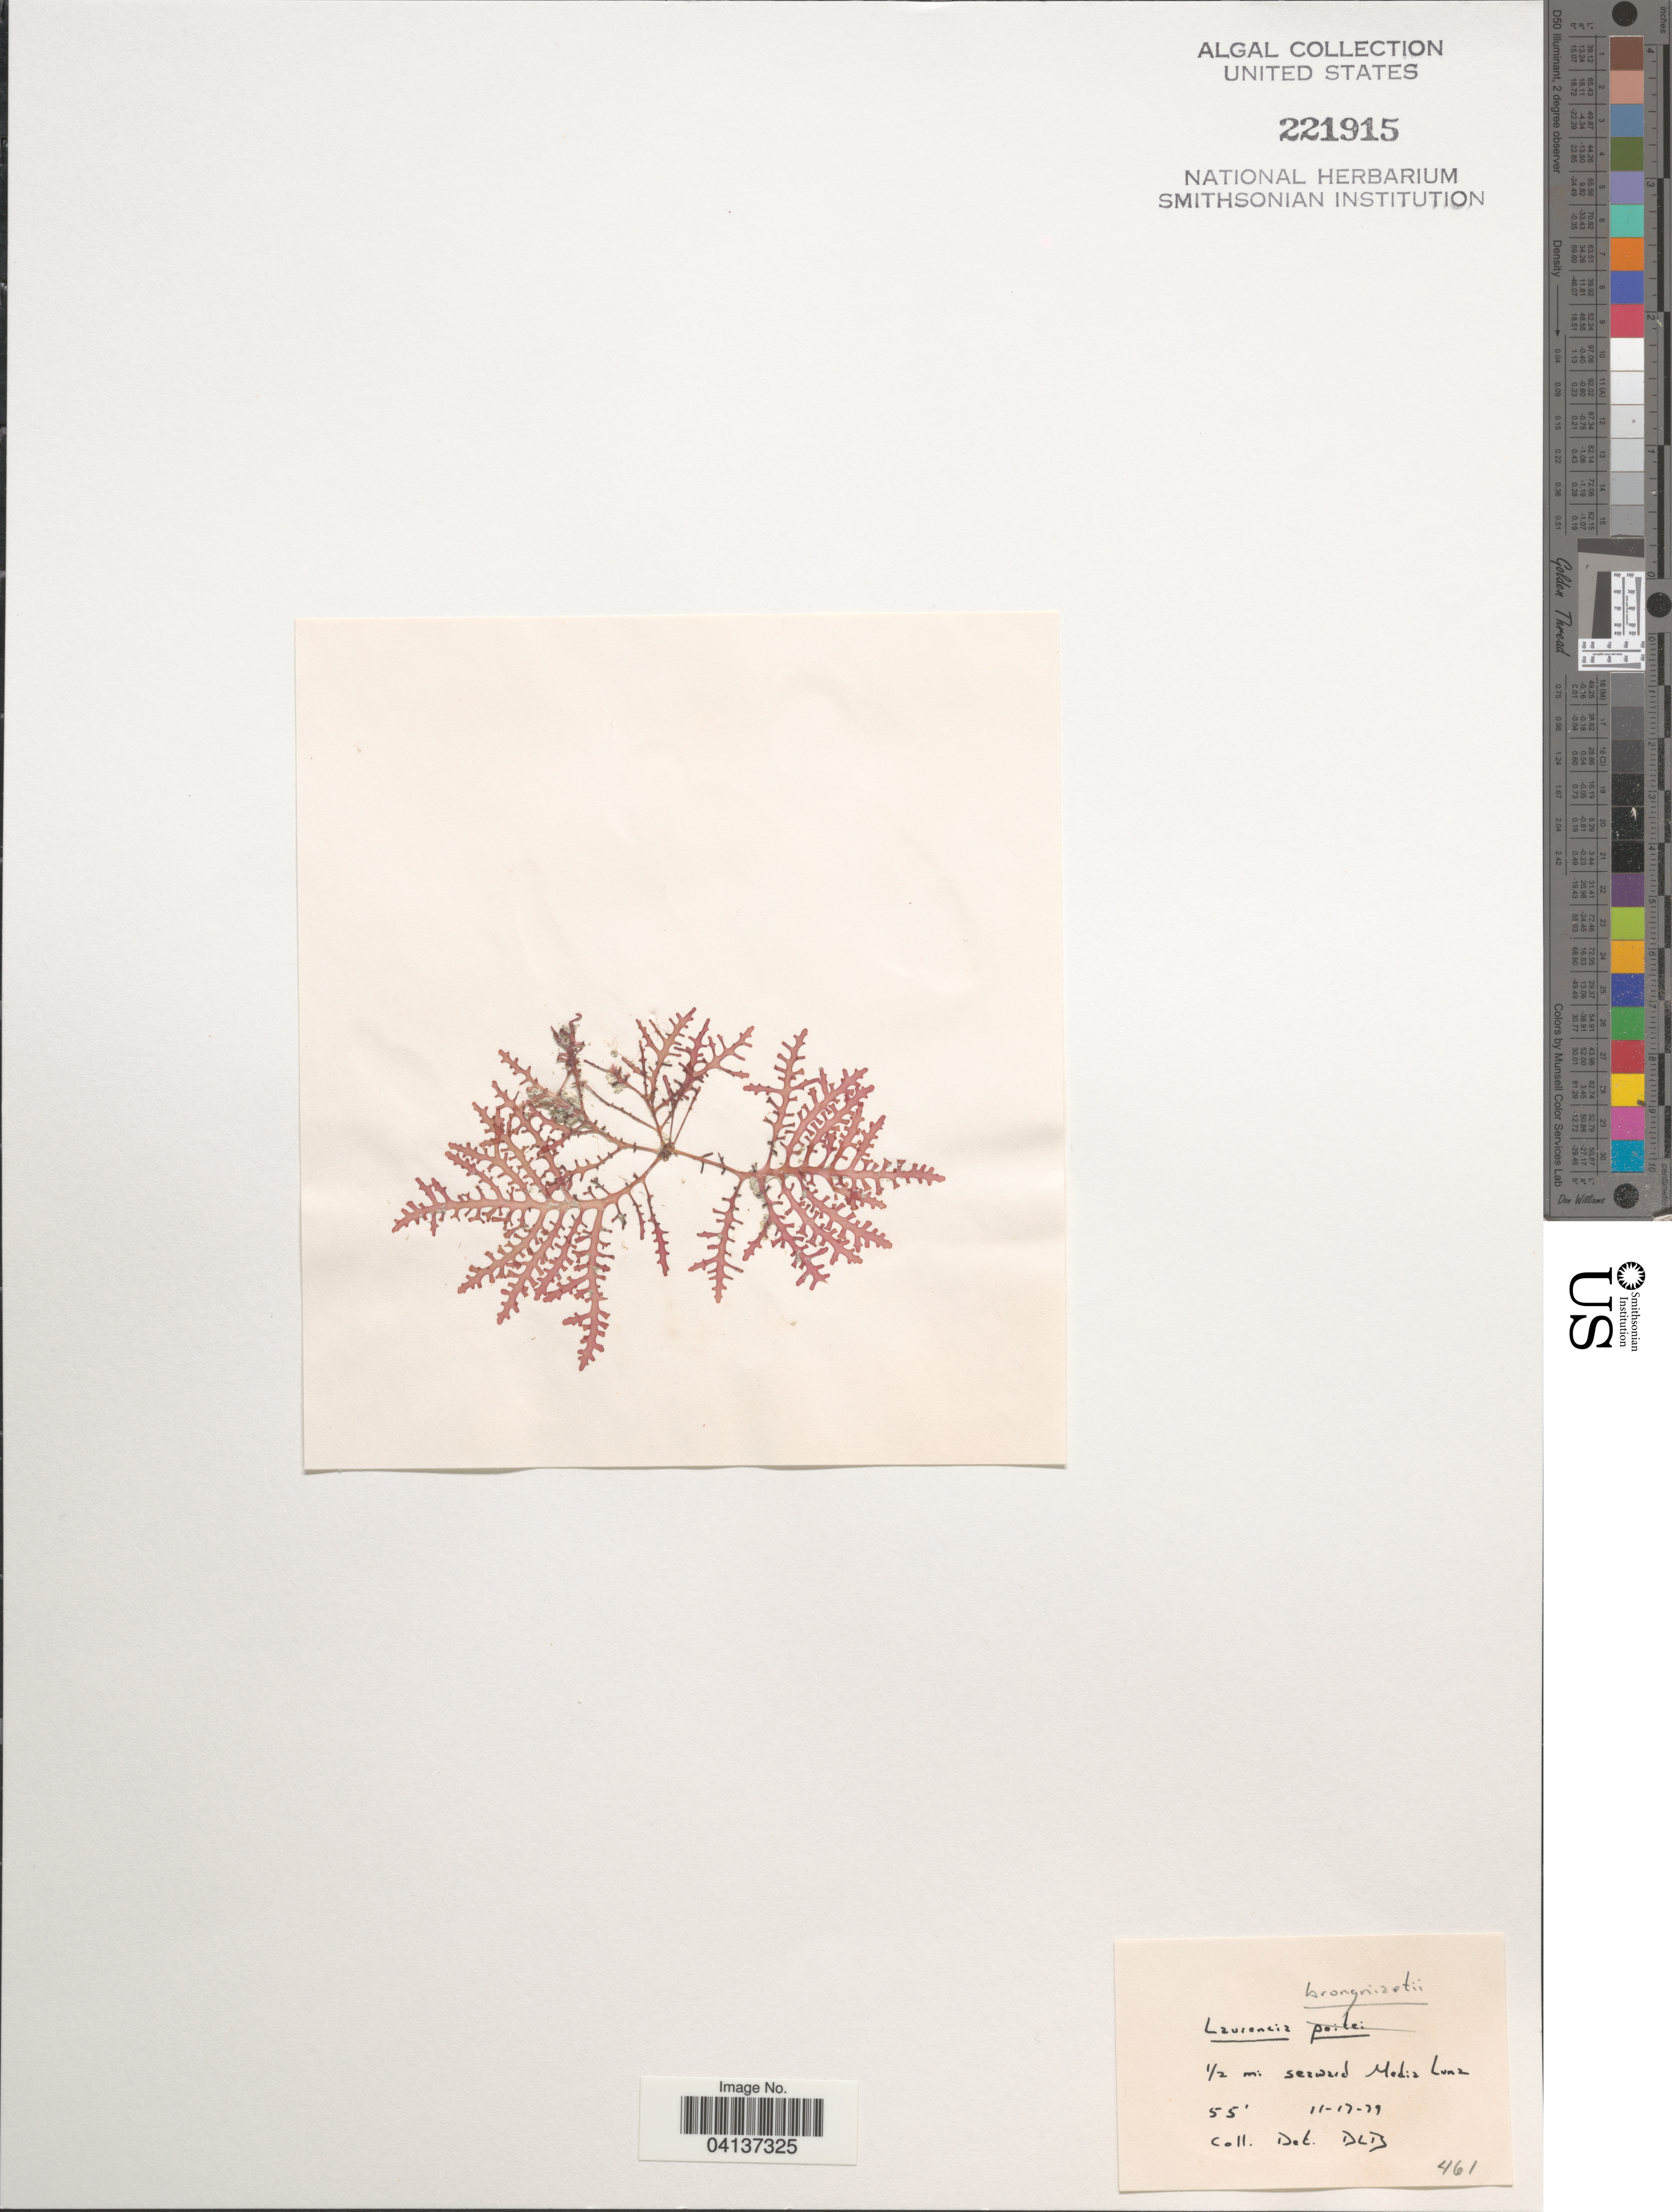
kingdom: Plantae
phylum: Rhodophyta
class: Florideophyceae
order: Ceramiales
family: Rhodomelaceae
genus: Laurencia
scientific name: Laurencia brongniartii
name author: J. Agardh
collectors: D. L. B.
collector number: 461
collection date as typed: Transcribed d/m/y: 17/11/79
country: Puerto Rico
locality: ½ mi seaward Media Luna.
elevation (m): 17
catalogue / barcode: US 221915